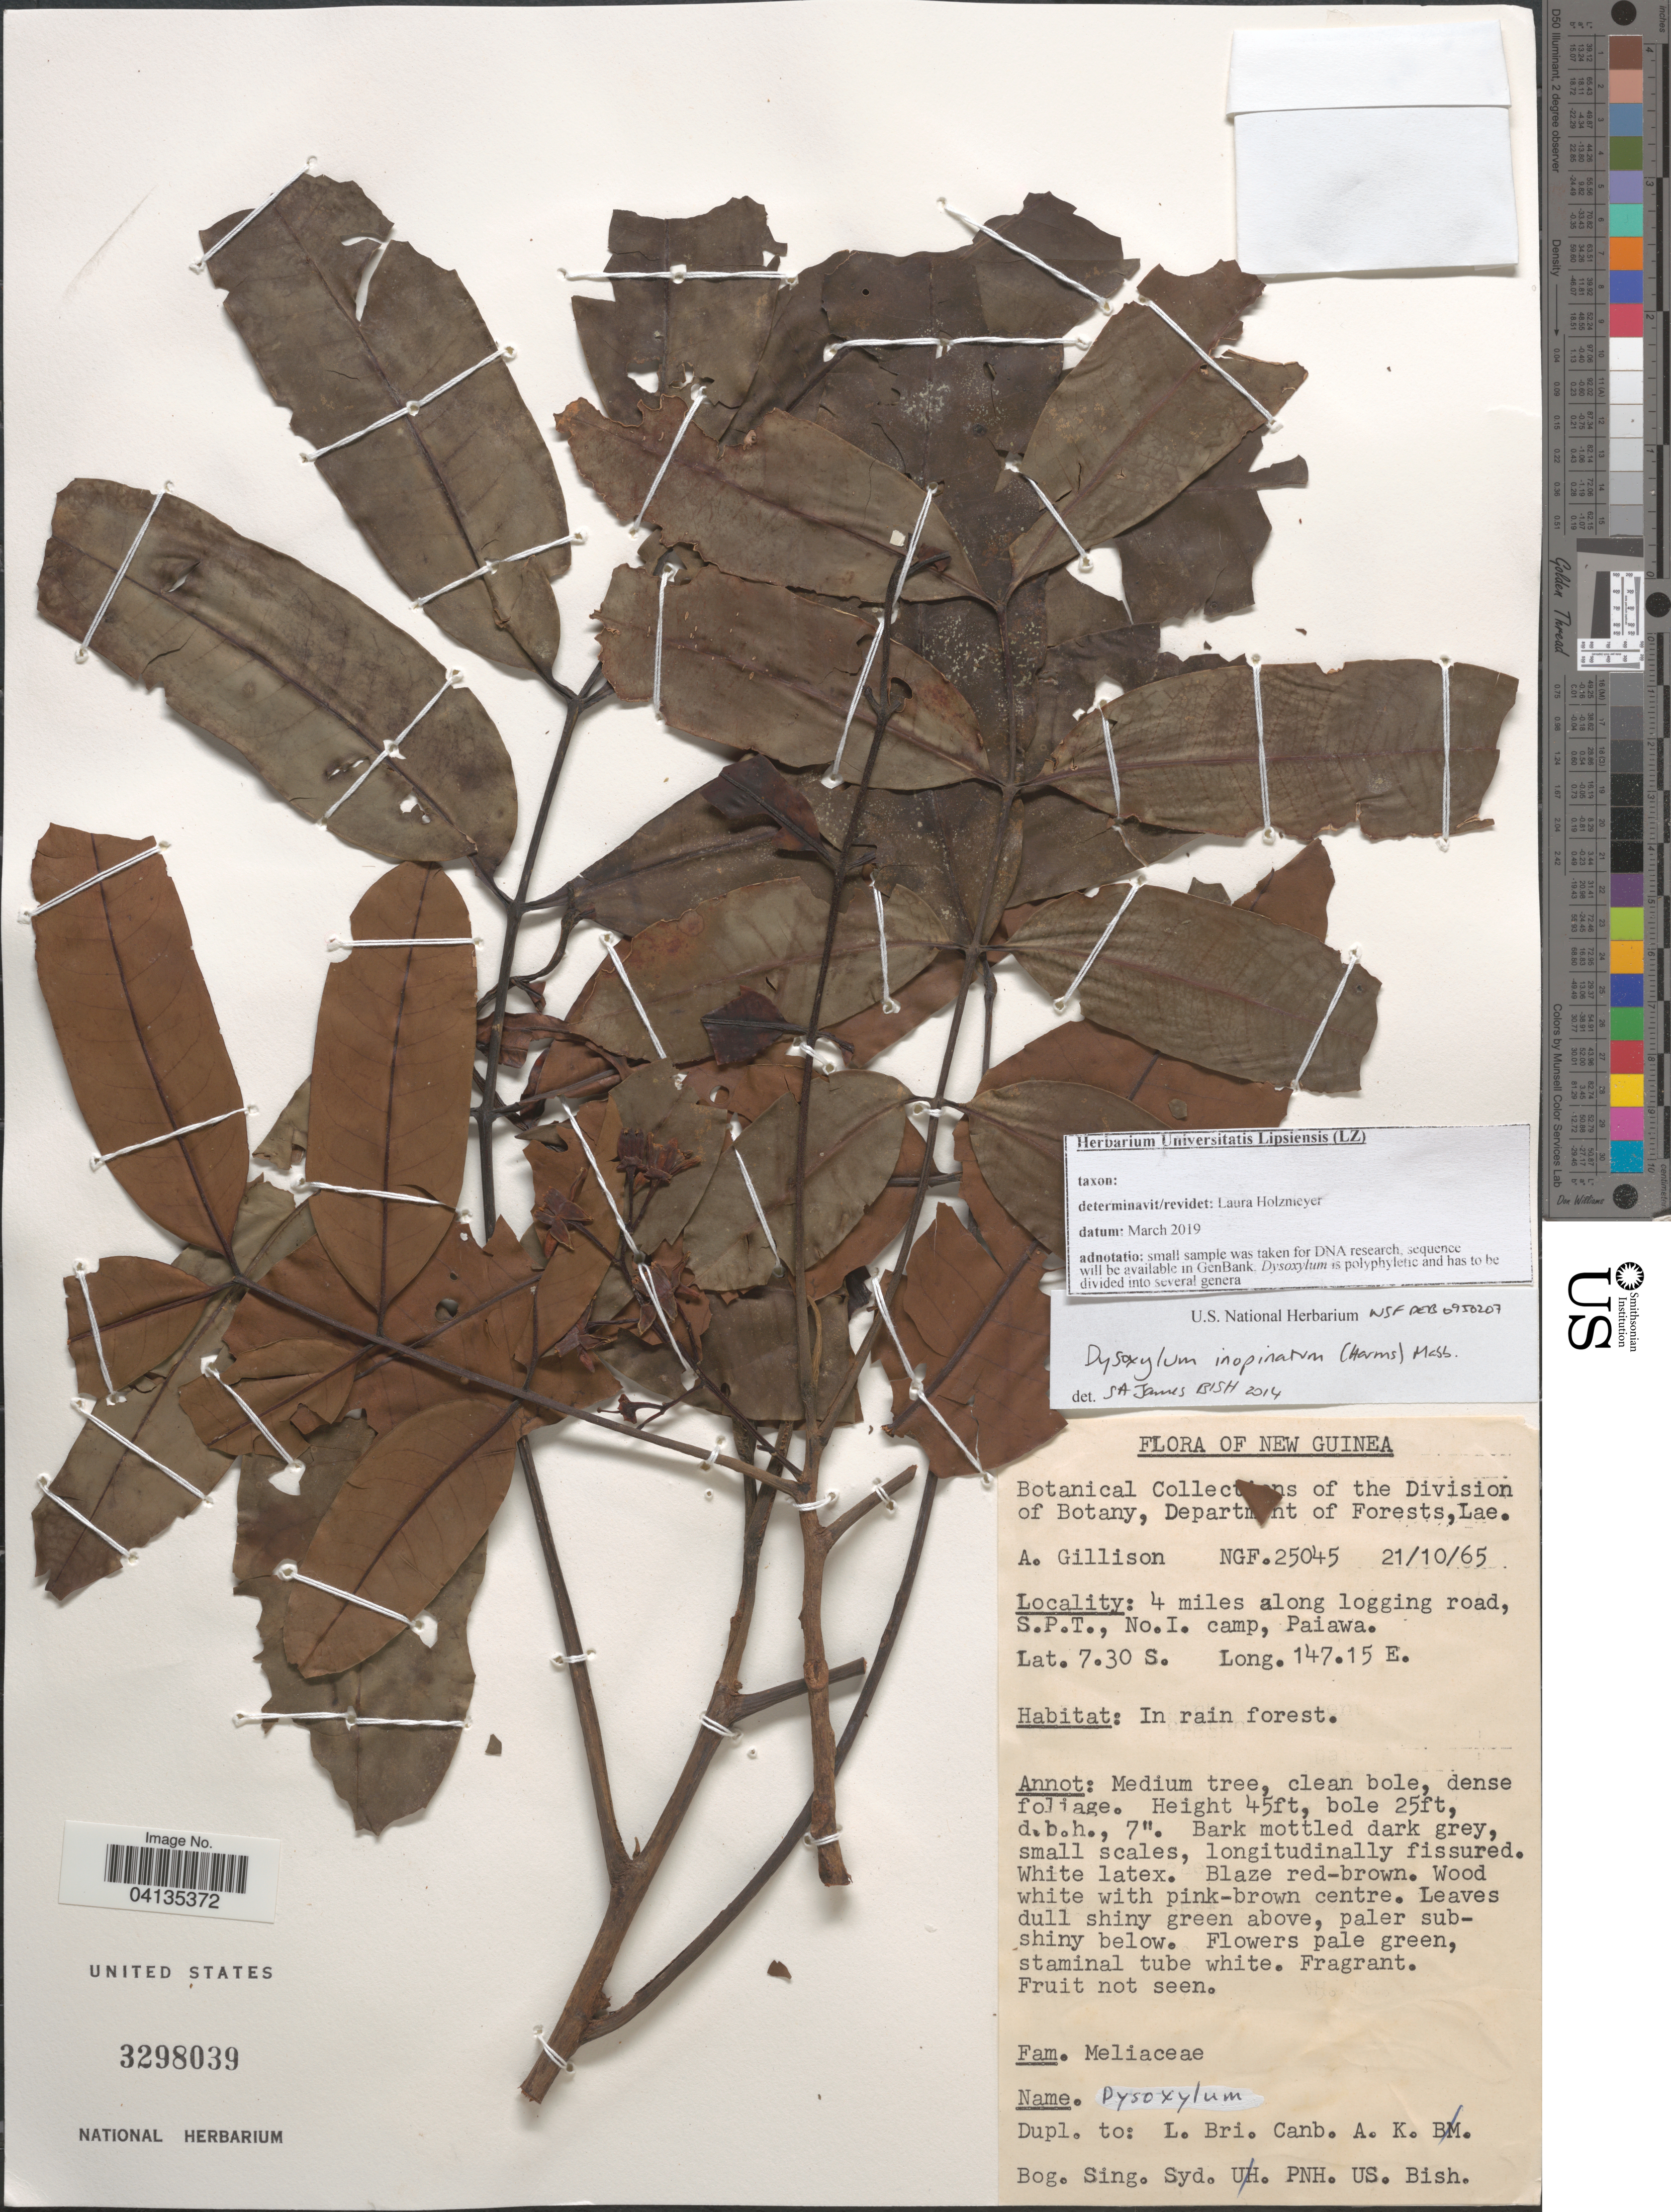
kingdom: Plantae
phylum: Tracheophyta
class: Magnoliopsida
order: Sapindales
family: Meliaceae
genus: Pseudocarapa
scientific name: Pseudocarapa inopinata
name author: Harms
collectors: A. Gillison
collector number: NGF.25045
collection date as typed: Transcribed d/m/y: 21/10/65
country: Papua New Guinea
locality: New Guinea. 4 miles along logging road, S.P.T., No.I. camp, Paiawa.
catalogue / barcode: US 3298039